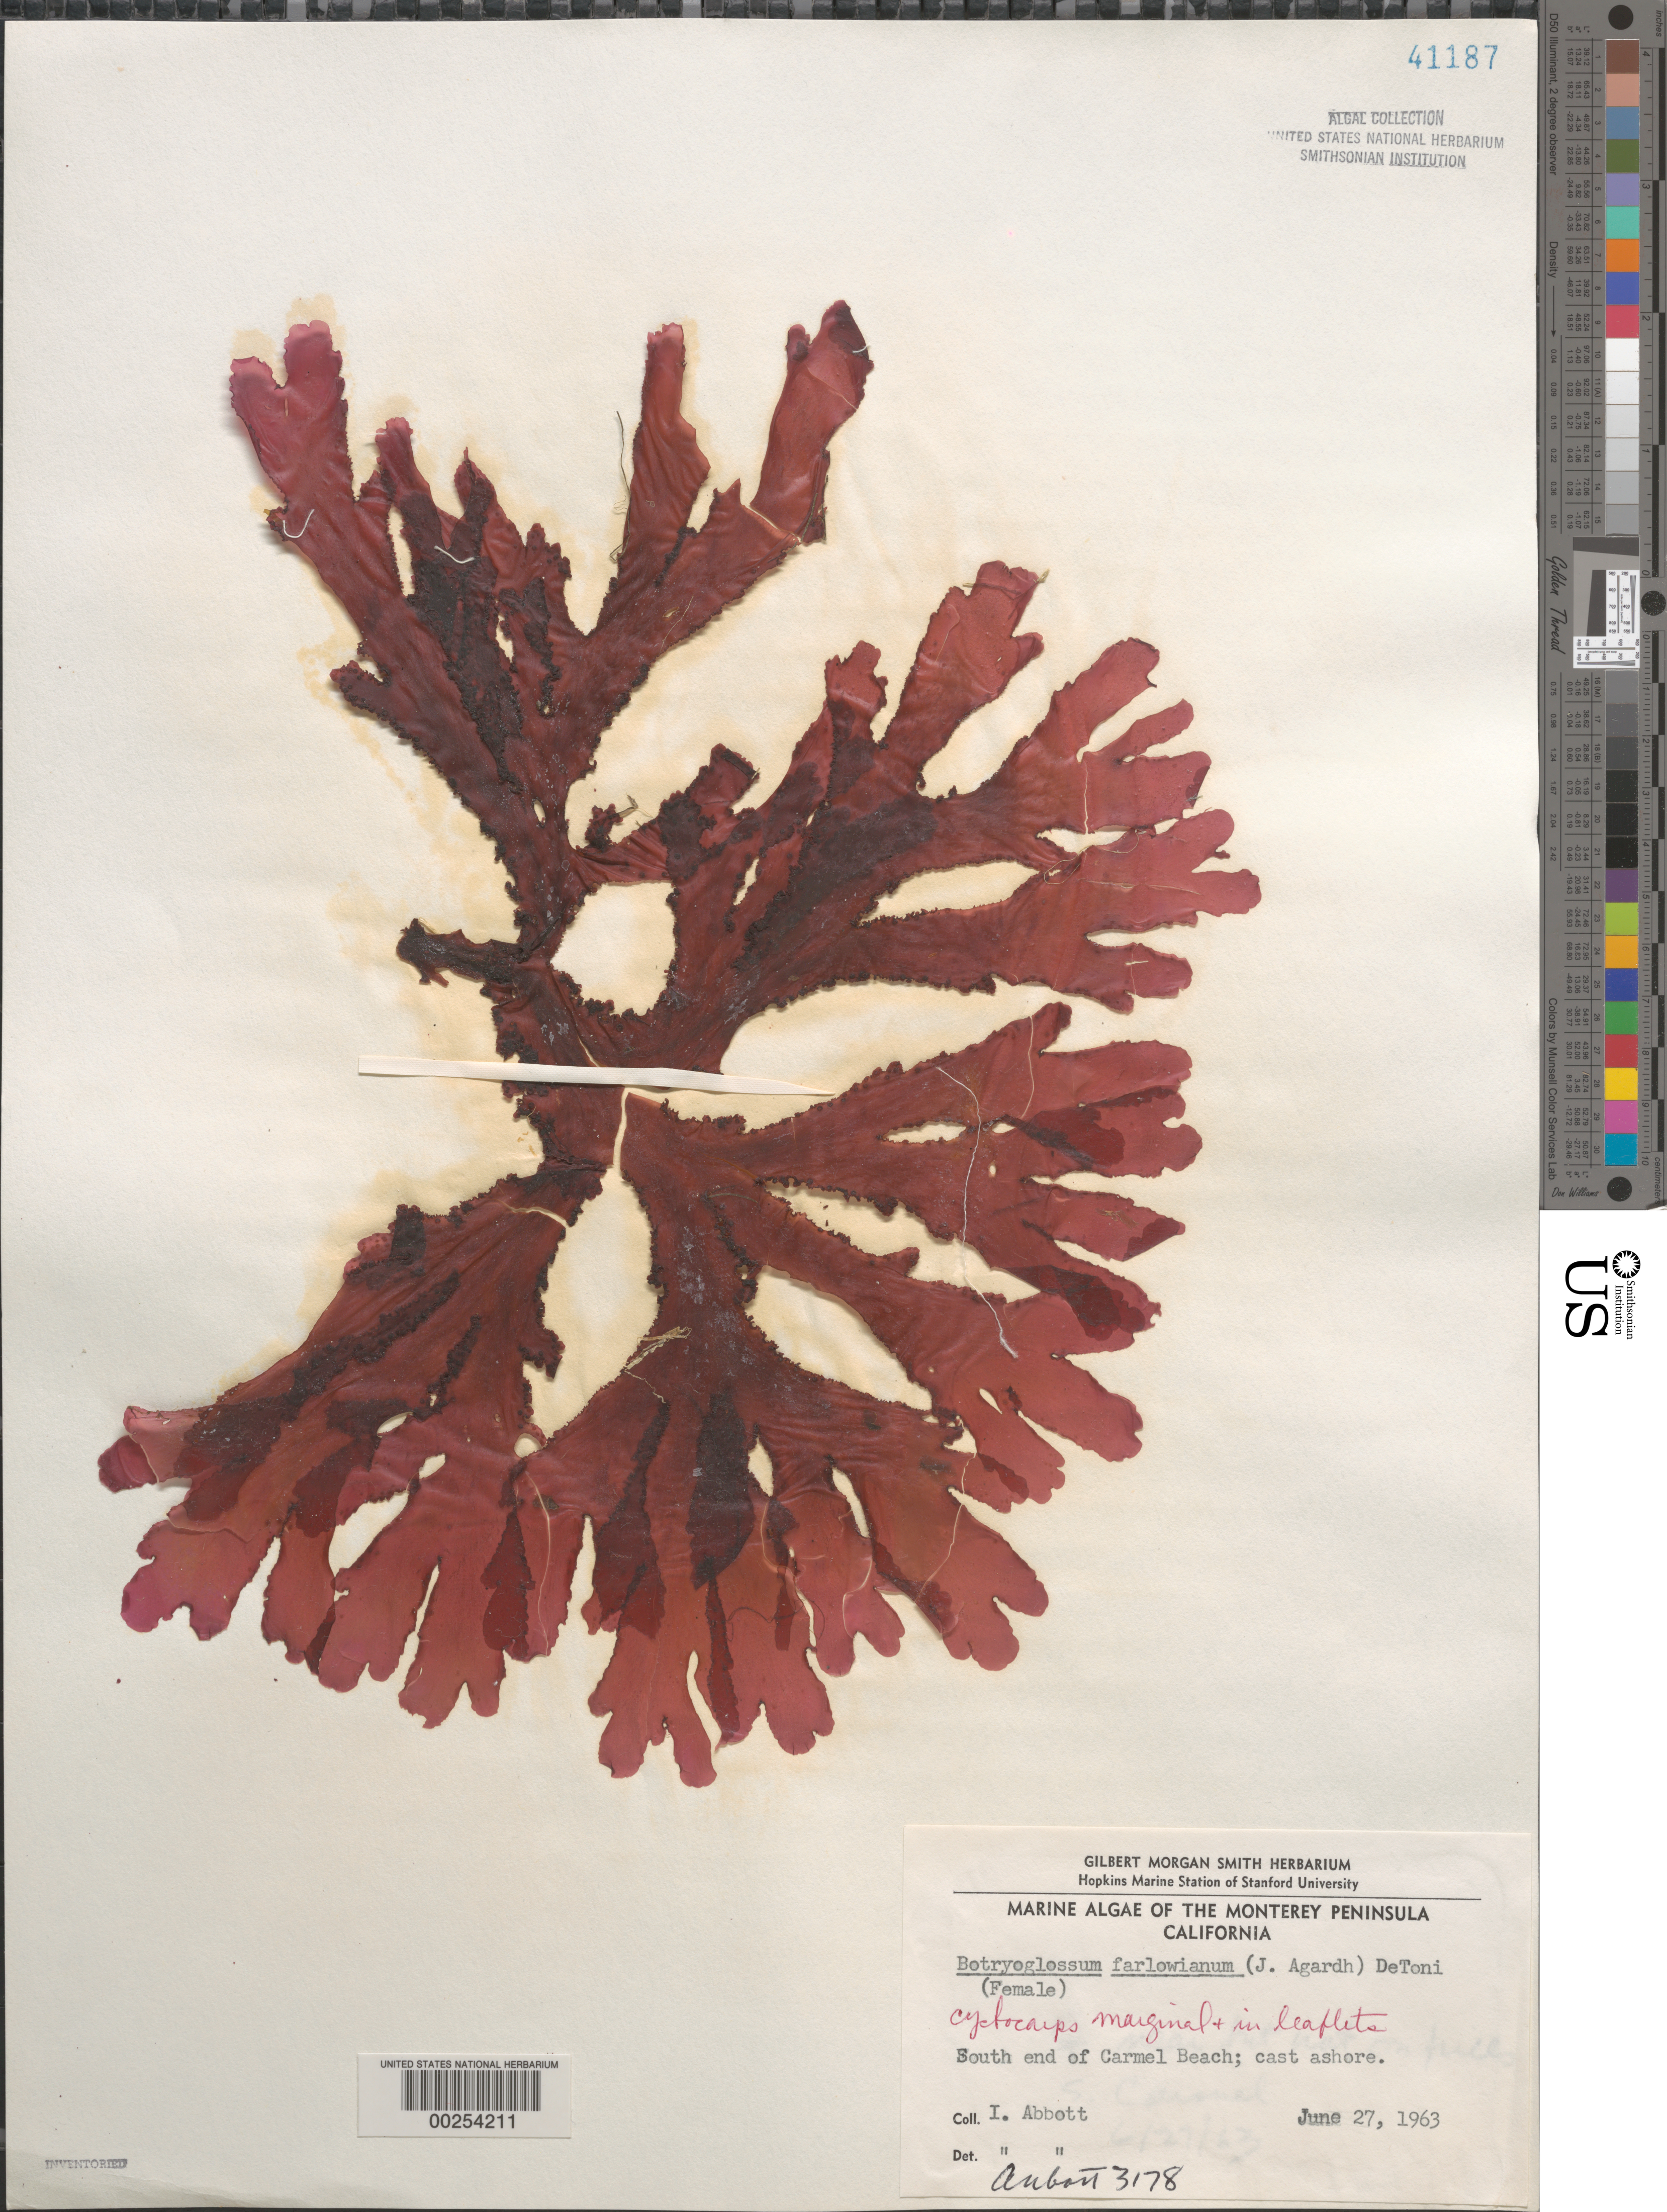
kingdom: Plantae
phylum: Rhodophyta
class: Florideophyceae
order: Ceramiales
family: Delesseriaceae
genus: Botryoglossum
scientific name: Botryoglossum farlowianum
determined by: Abbott, Isabella A.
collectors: I. A. Abbott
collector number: IAA 3178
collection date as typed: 27 Jun 1963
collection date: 1963-06-27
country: United States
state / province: California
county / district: Monterey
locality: Carmel Beach, Carmel Bay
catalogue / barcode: US 41187